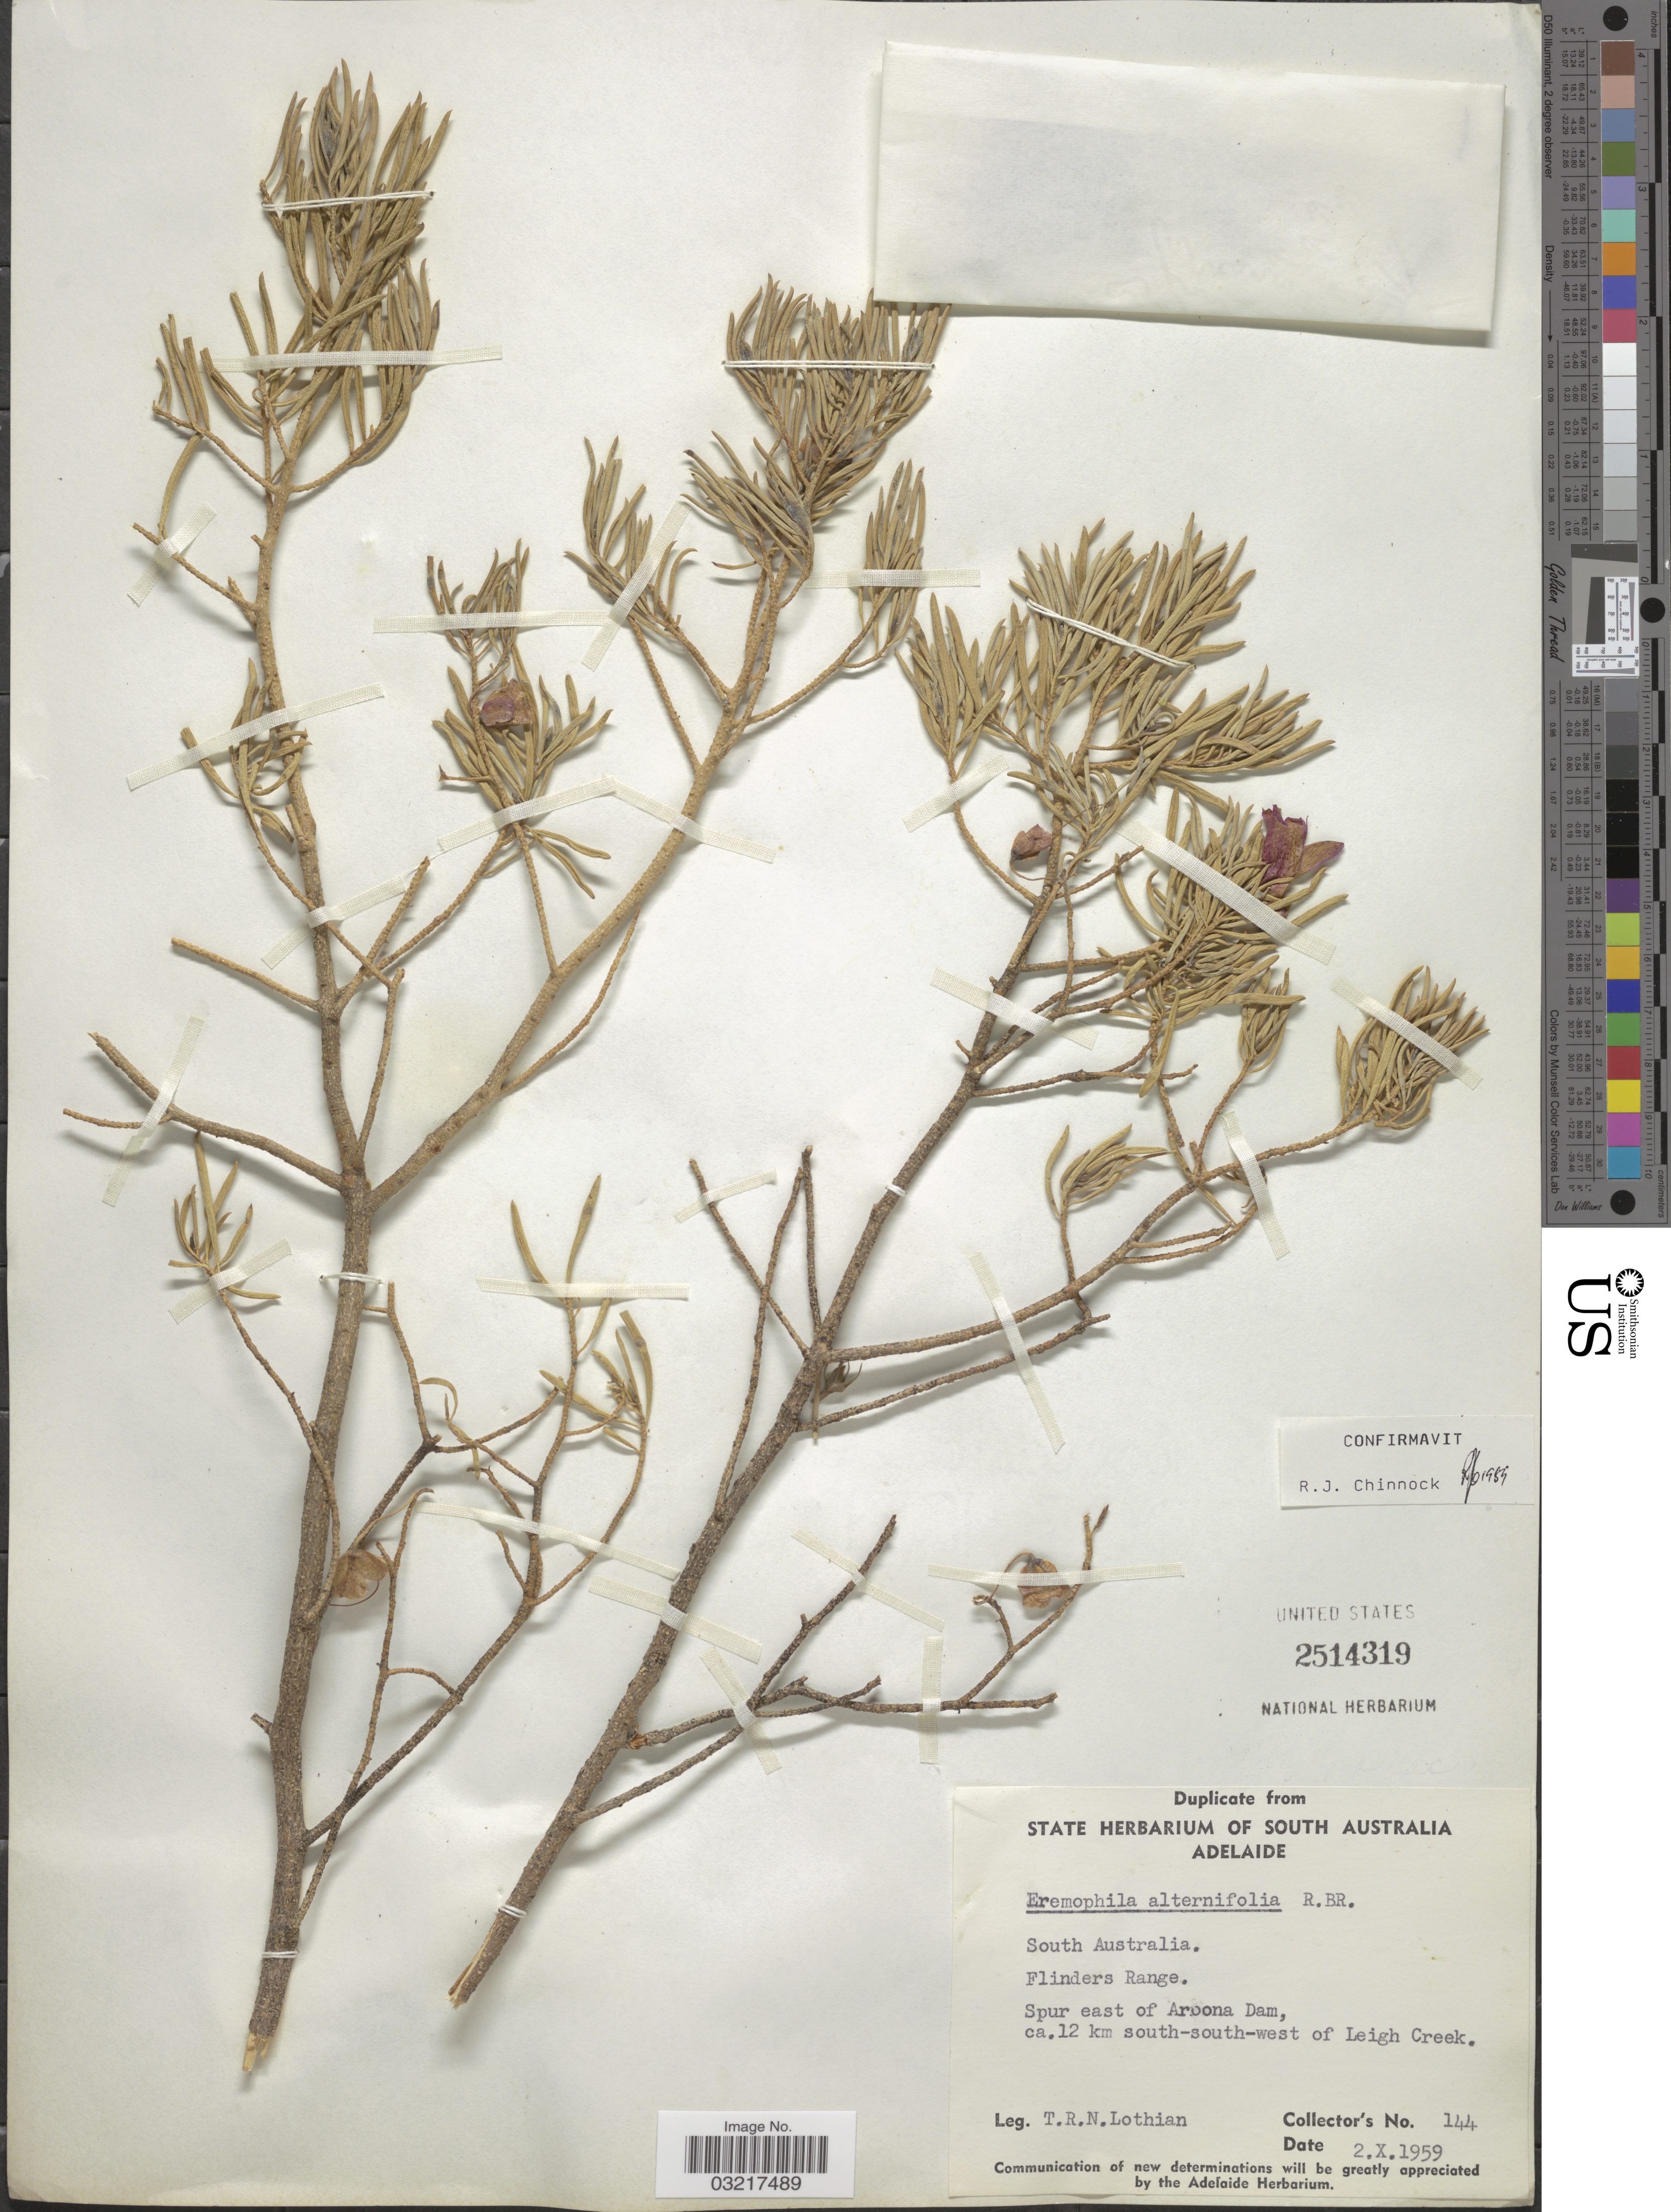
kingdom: Plantae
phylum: Tracheophyta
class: Magnoliopsida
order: Lamiales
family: Scrophulariaceae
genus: Eremophila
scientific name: Eremophila alternifolia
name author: R. Br.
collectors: T. Lothian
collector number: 144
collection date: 1959-10-02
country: Australia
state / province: South Australia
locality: Flinders Range. Spur east of Aroona Dam, ca.12 km south-south-west of Leigh Creek.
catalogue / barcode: US 2514319